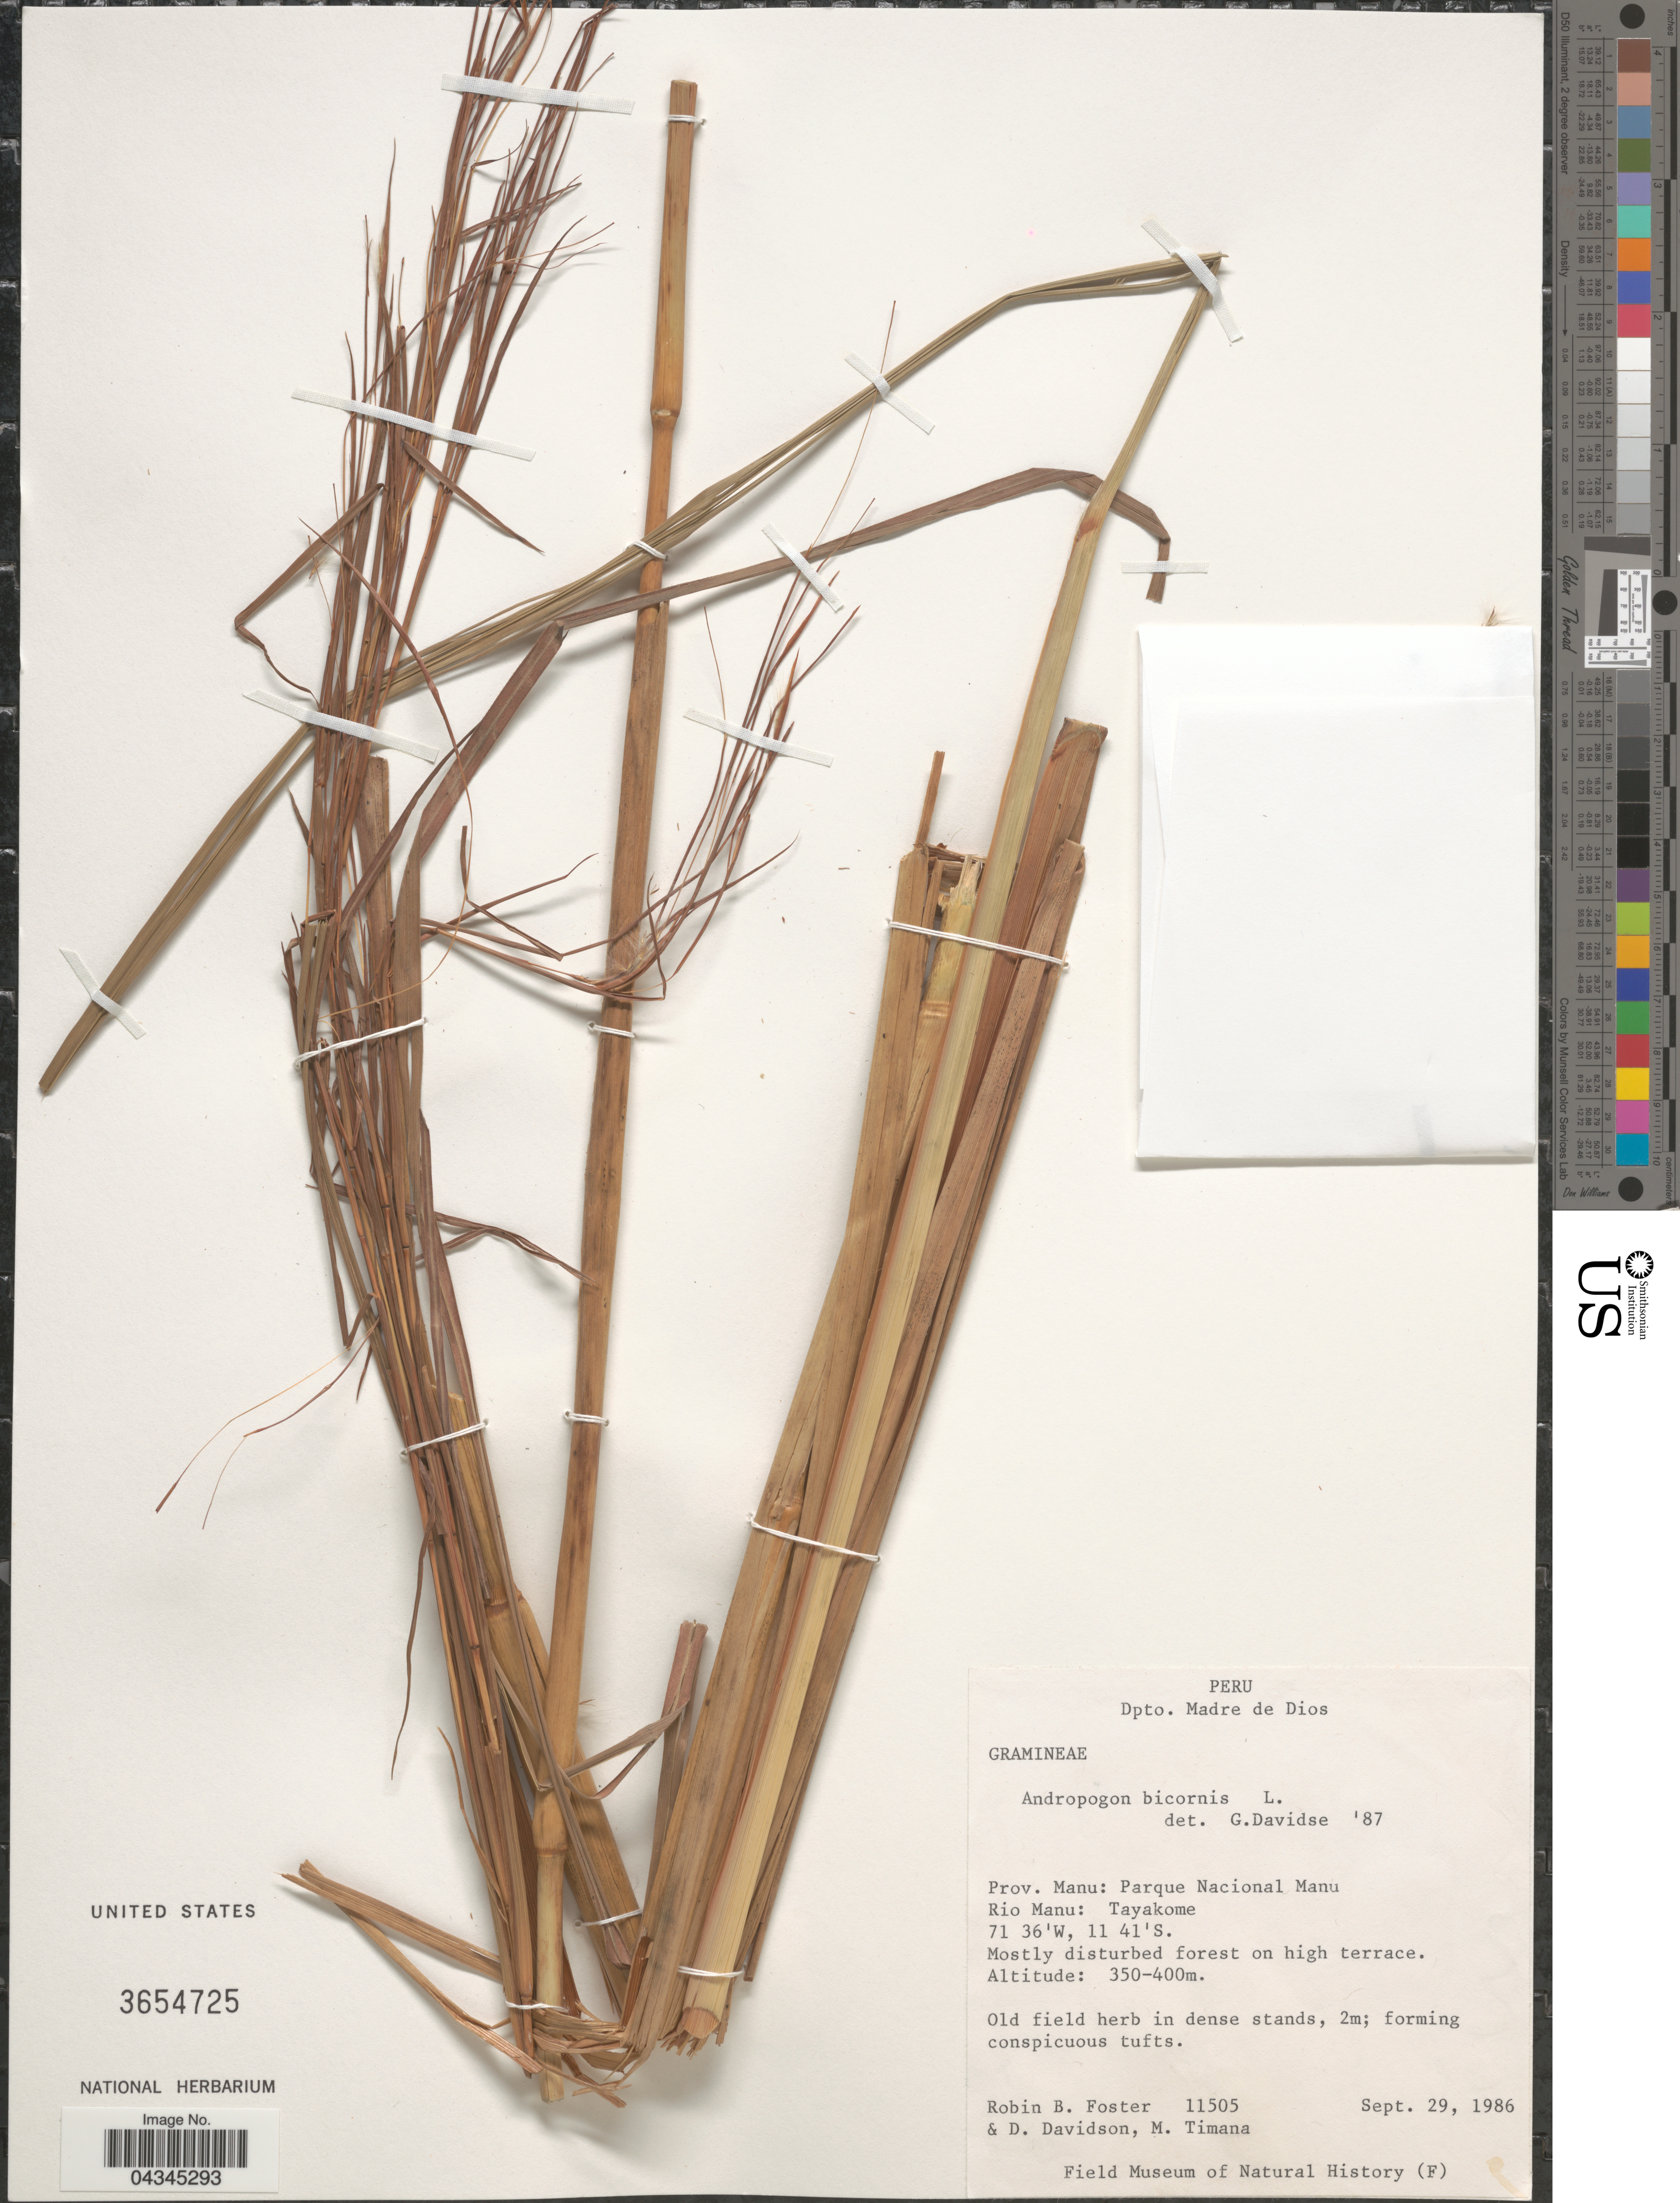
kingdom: Plantae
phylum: Tracheophyta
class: Liliopsida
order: Poales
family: Poaceae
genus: Andropogon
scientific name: Andropogon bicornis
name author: L.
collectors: R. B. Foster, D. Davidson & M. E. Timaná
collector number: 11505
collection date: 1986-09-29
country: Peru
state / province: Madre de Dios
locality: Dpto. Madre de Dios. Prov. Manu: Parque Nacional Manu. Rio Manu: Tayakome.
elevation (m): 350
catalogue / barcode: US 3654725